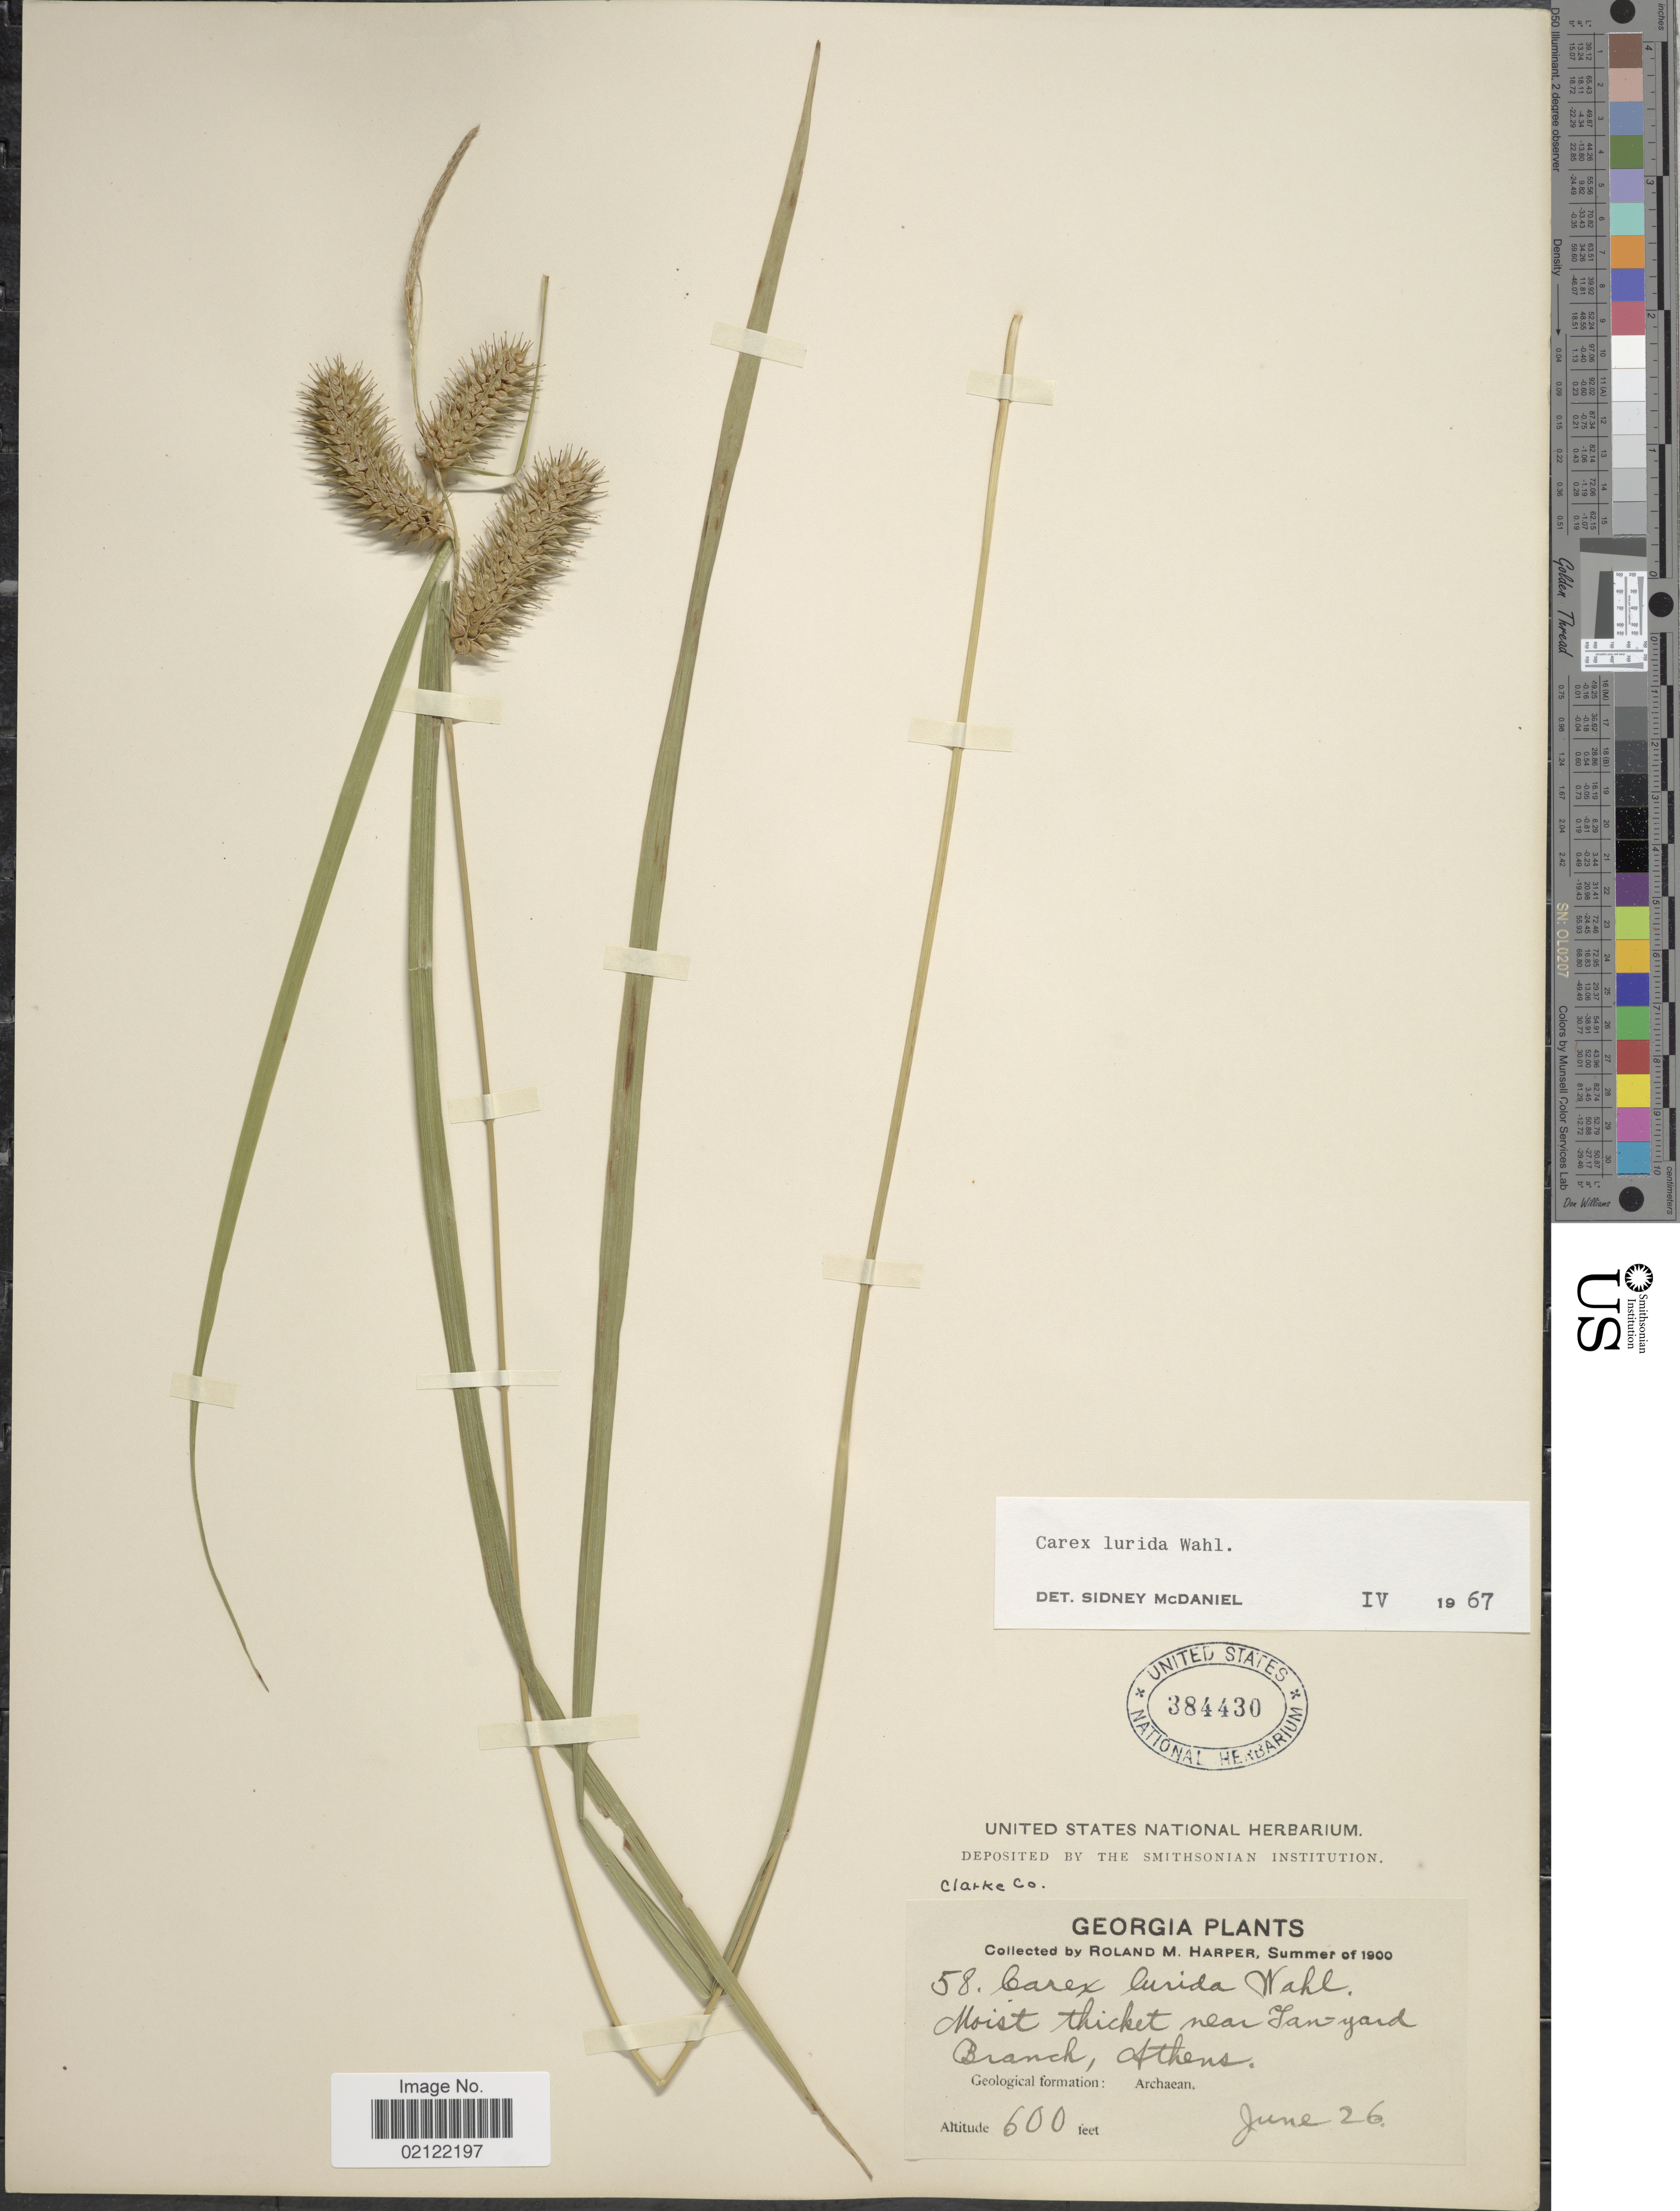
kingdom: Plantae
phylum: Tracheophyta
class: Liliopsida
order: Poales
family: Cyperaceae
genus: Carex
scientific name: Carex lurida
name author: Wahlenb.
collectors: R. M. Harper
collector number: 58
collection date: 1900-06-26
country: United States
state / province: Georgia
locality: Moist thicket near San-yard Branch, Athens. Geological formation: Archaean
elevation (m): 183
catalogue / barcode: US 384430